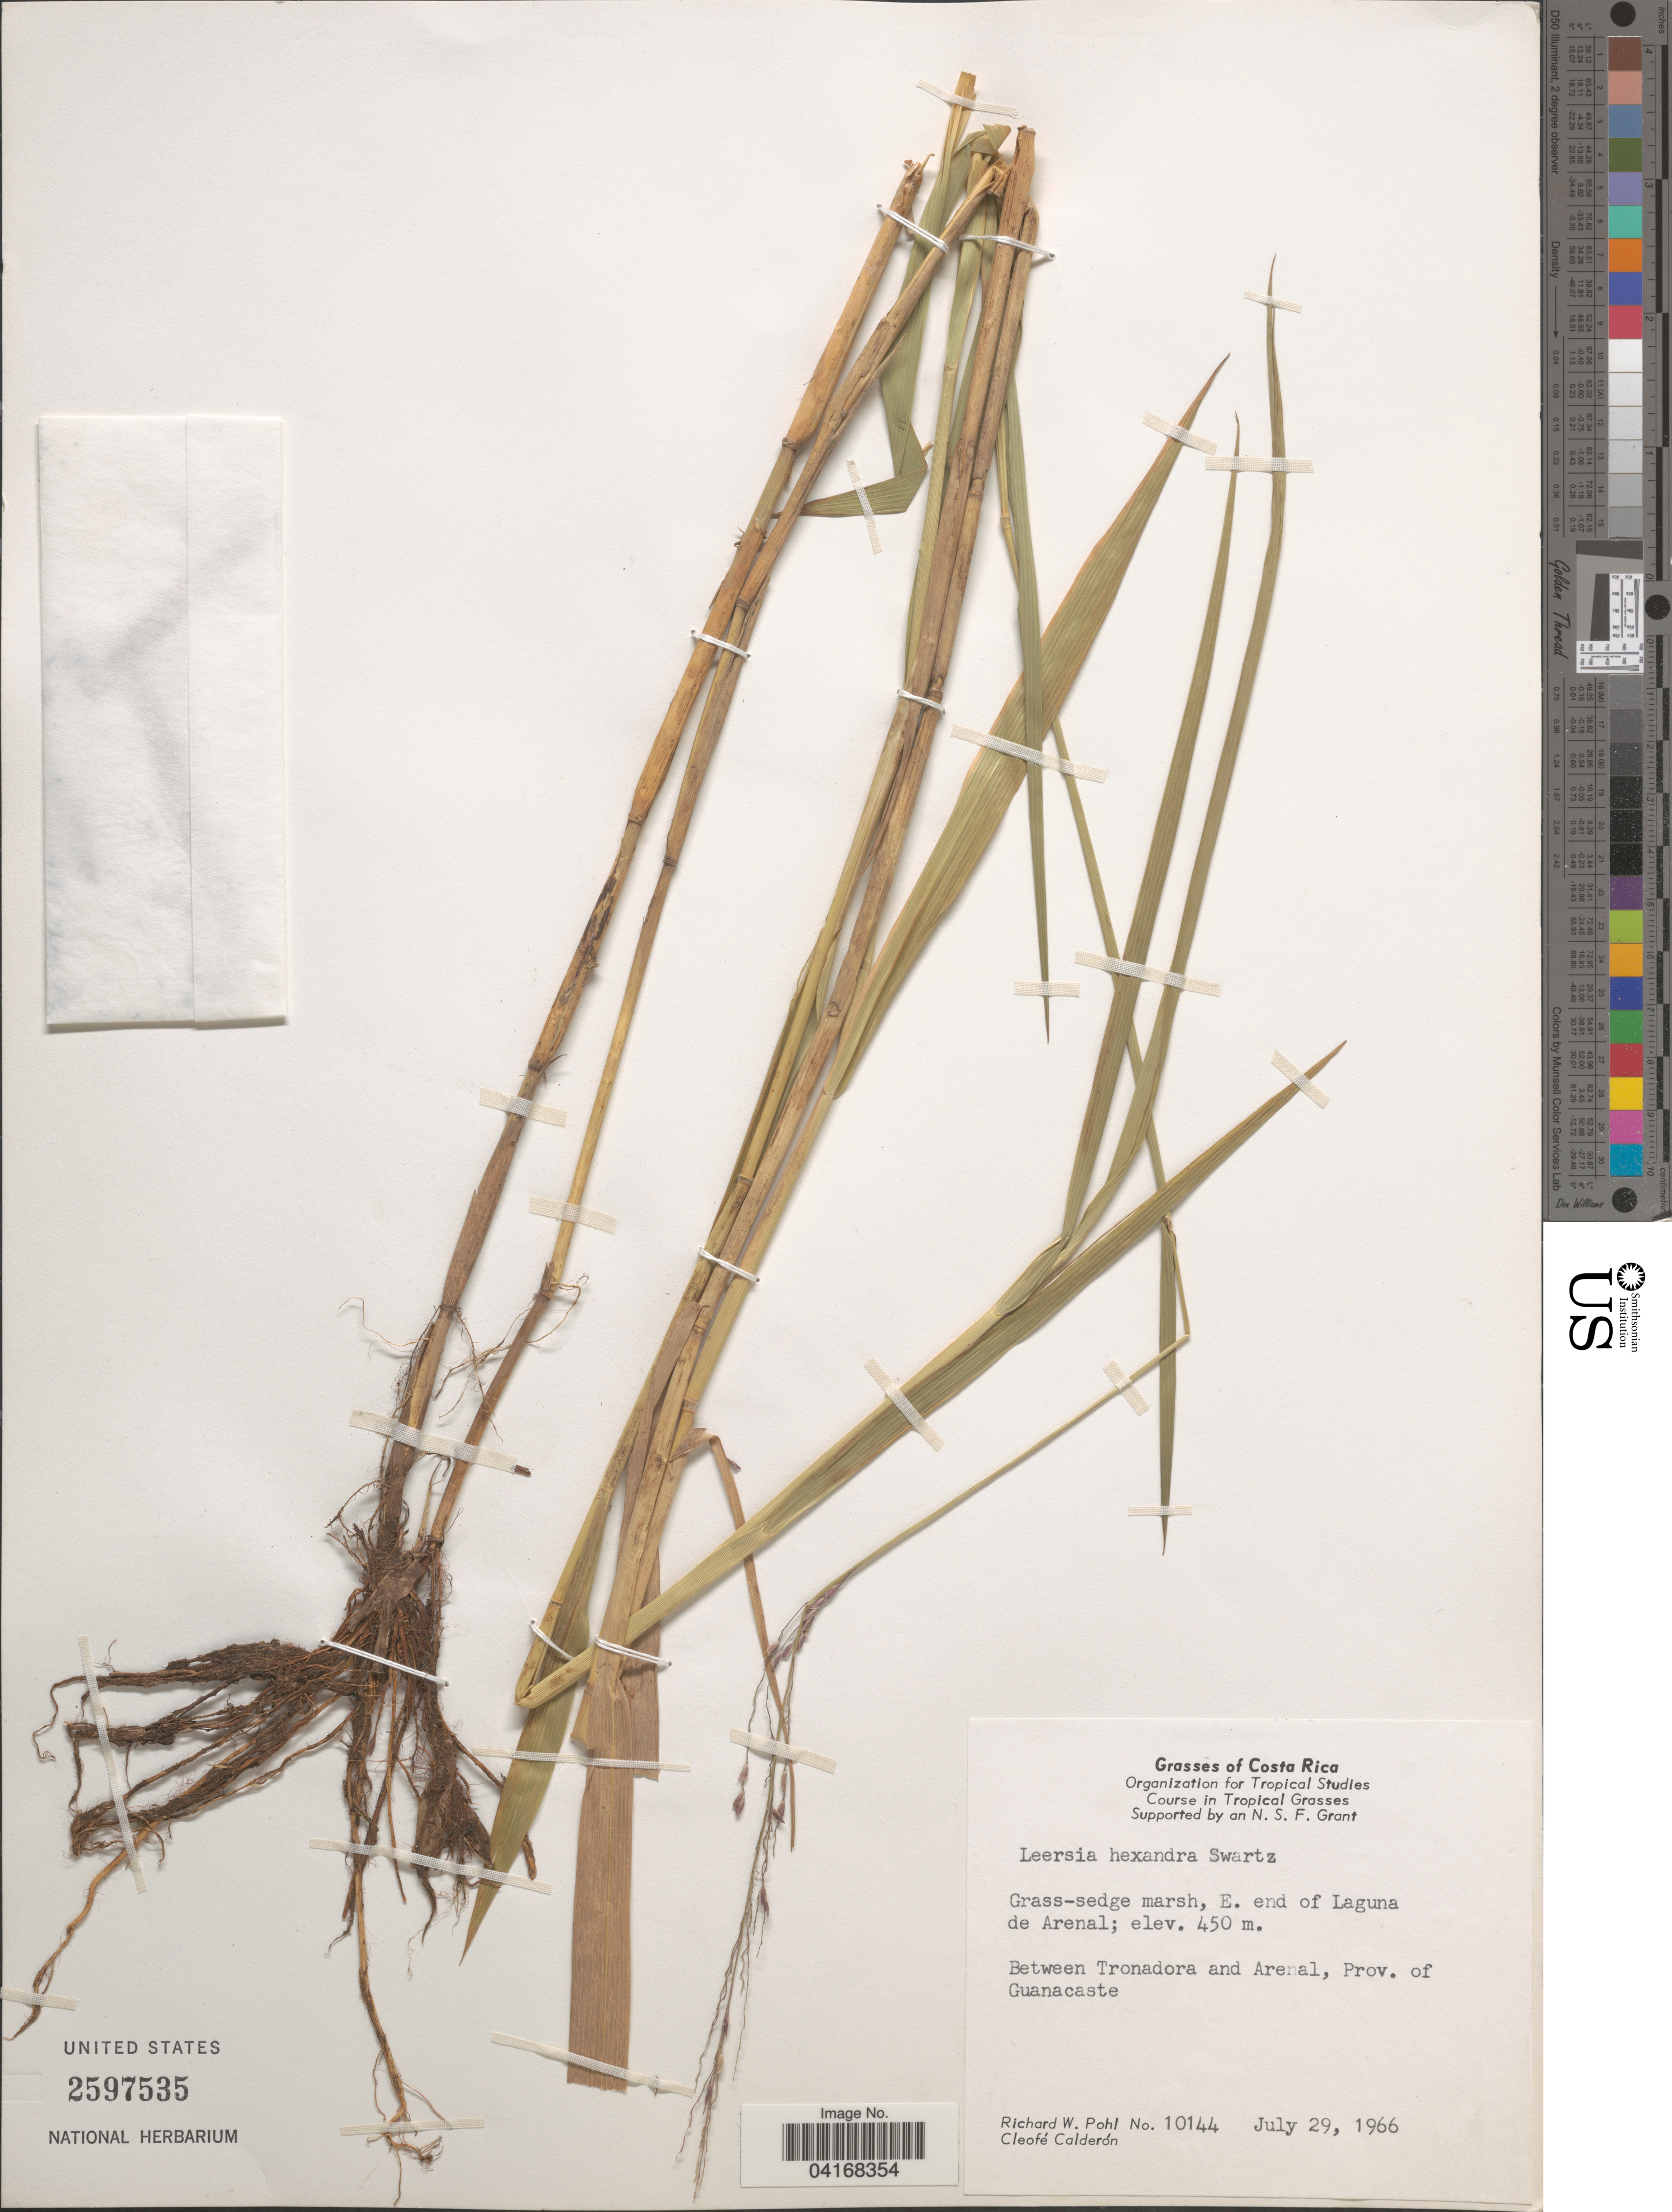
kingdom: Plantae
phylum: Tracheophyta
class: Liliopsida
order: Poales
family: Poaceae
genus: Leersia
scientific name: Leersia hexandra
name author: Sw.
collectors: R. W. Pohl & C. E. Calderón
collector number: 10144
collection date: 1966-07-29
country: Costa Rica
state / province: Guanacaste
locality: Grass-sedge marsh, E. end of Laguna de Arenal. Between Tronadora and Arenal.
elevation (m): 450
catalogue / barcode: US 2597535